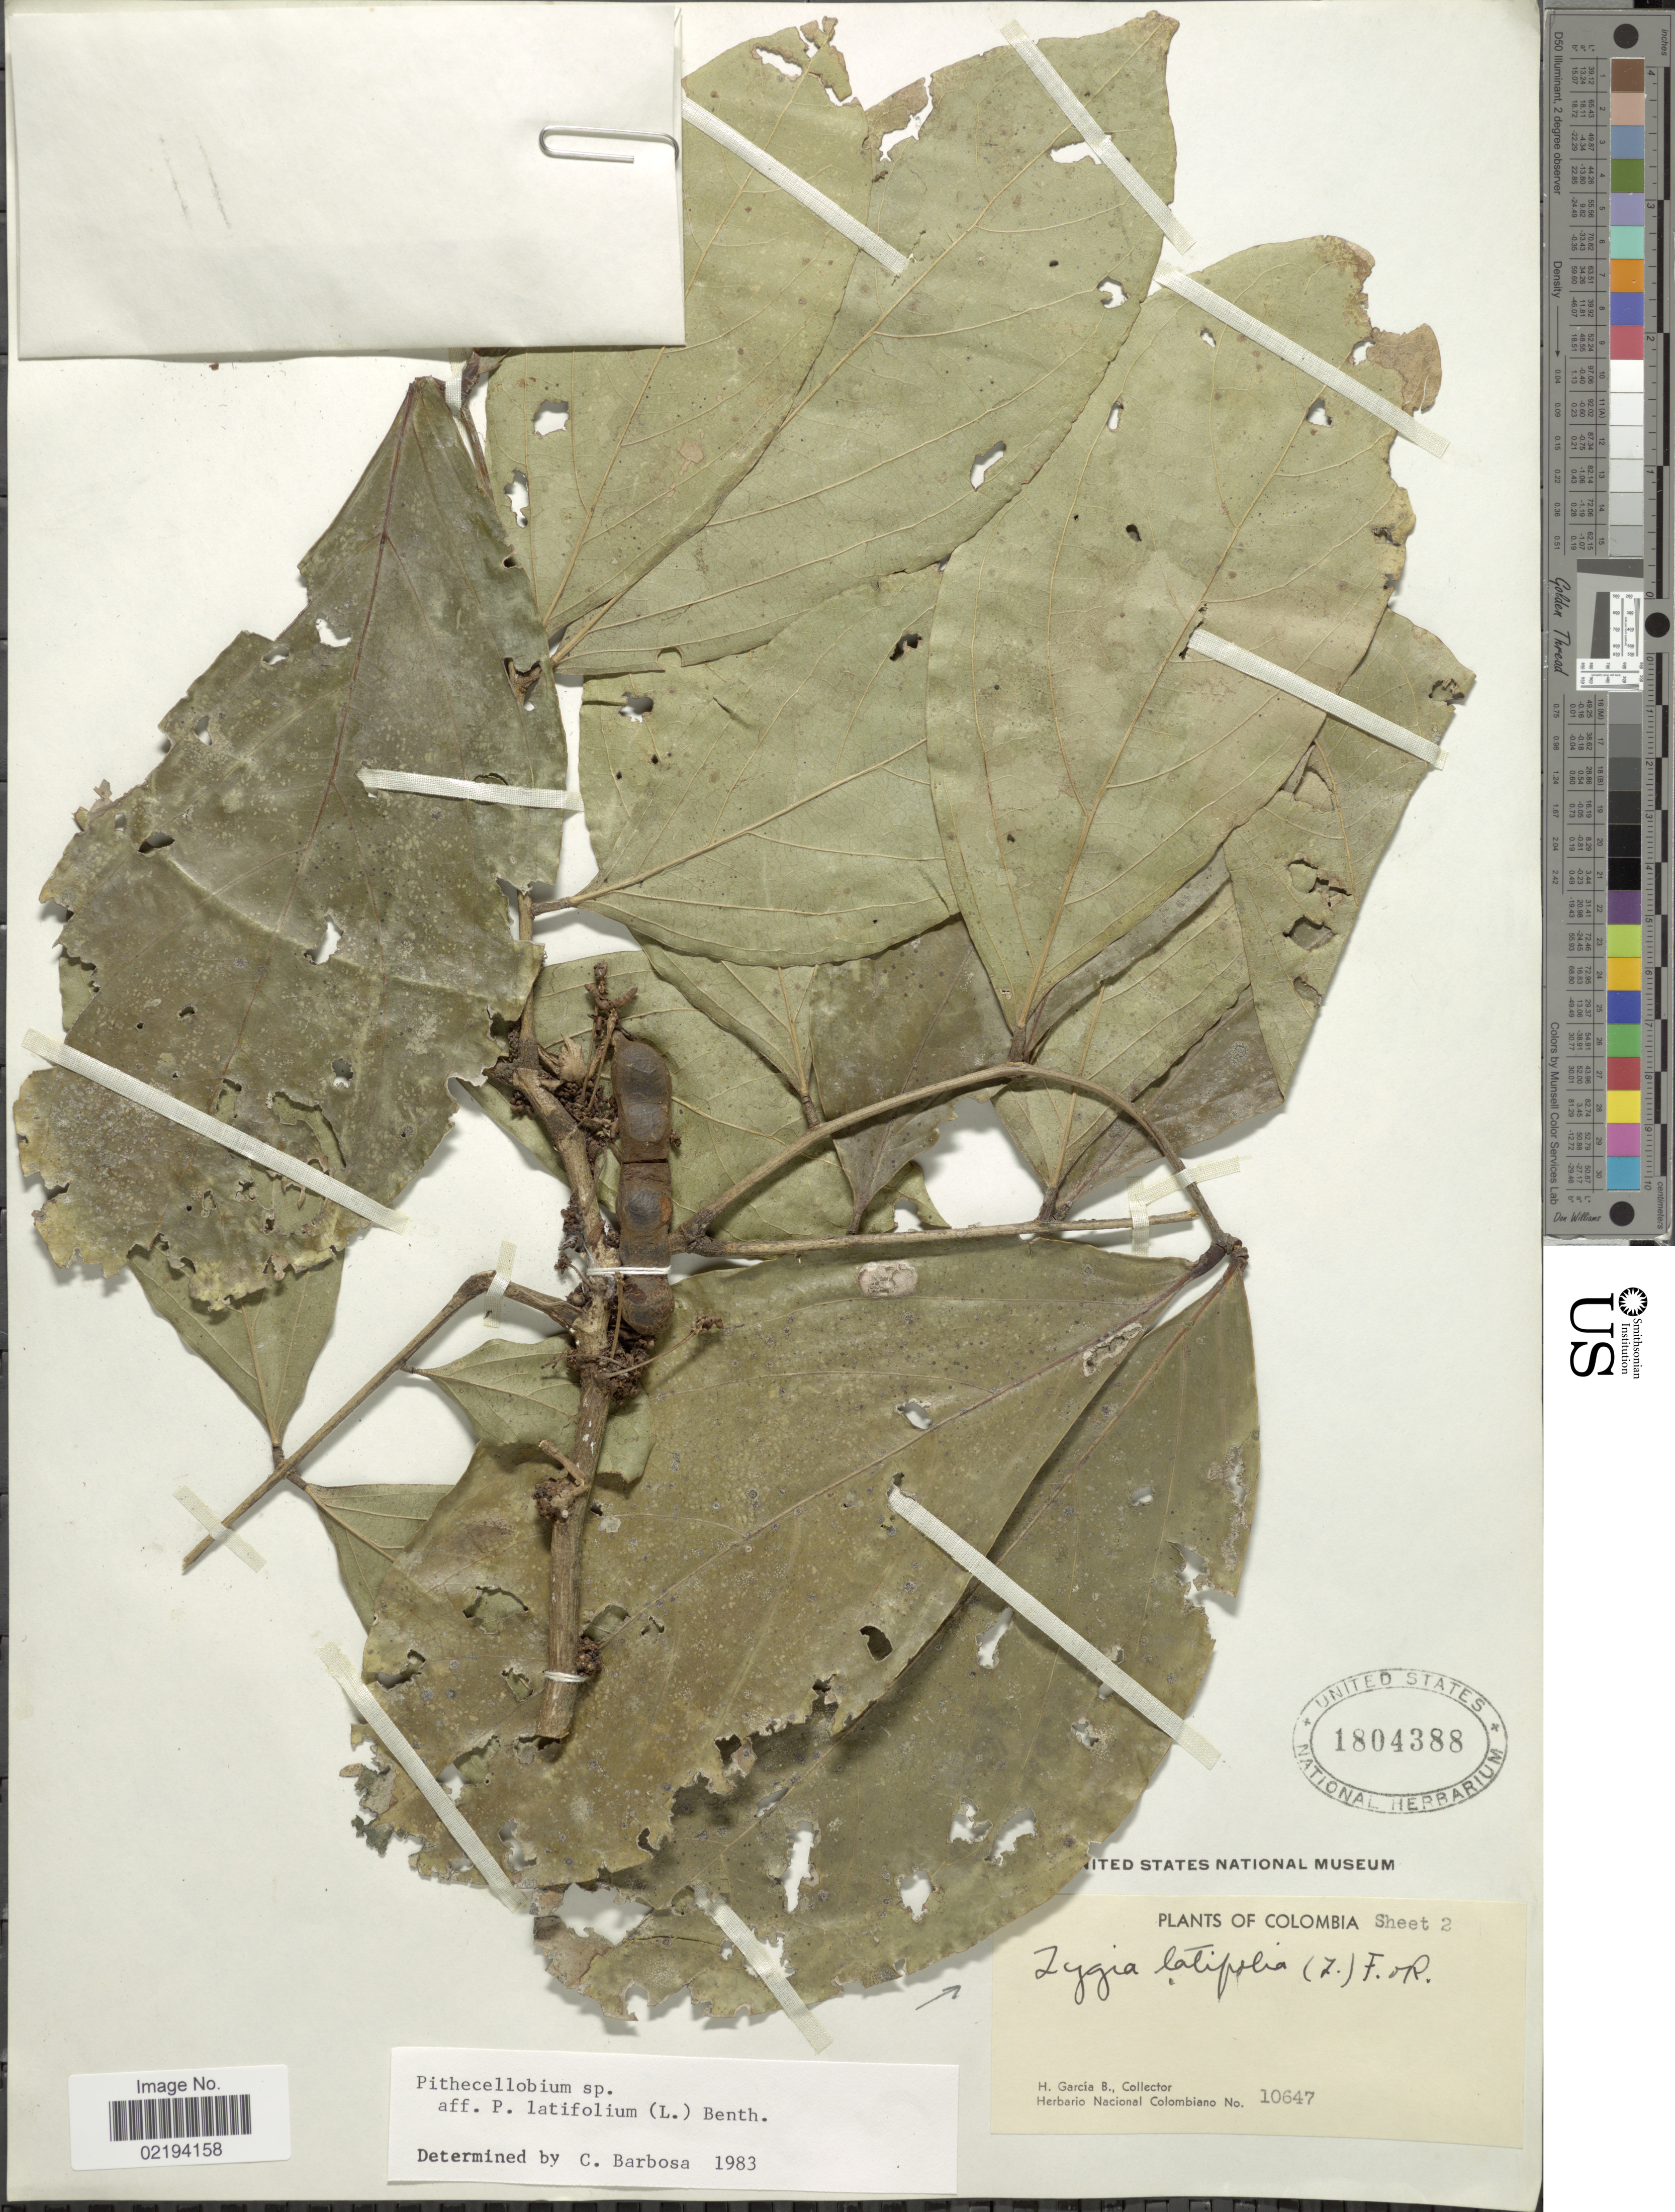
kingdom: Plantae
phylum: Tracheophyta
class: Magnoliopsida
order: Fabales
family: Fabaceae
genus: Zygia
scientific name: Zygia latifolia var. latifolia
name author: (L.) Fawc. & Rendle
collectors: H. García Barriga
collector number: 10647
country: Colombia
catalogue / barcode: US 1804388